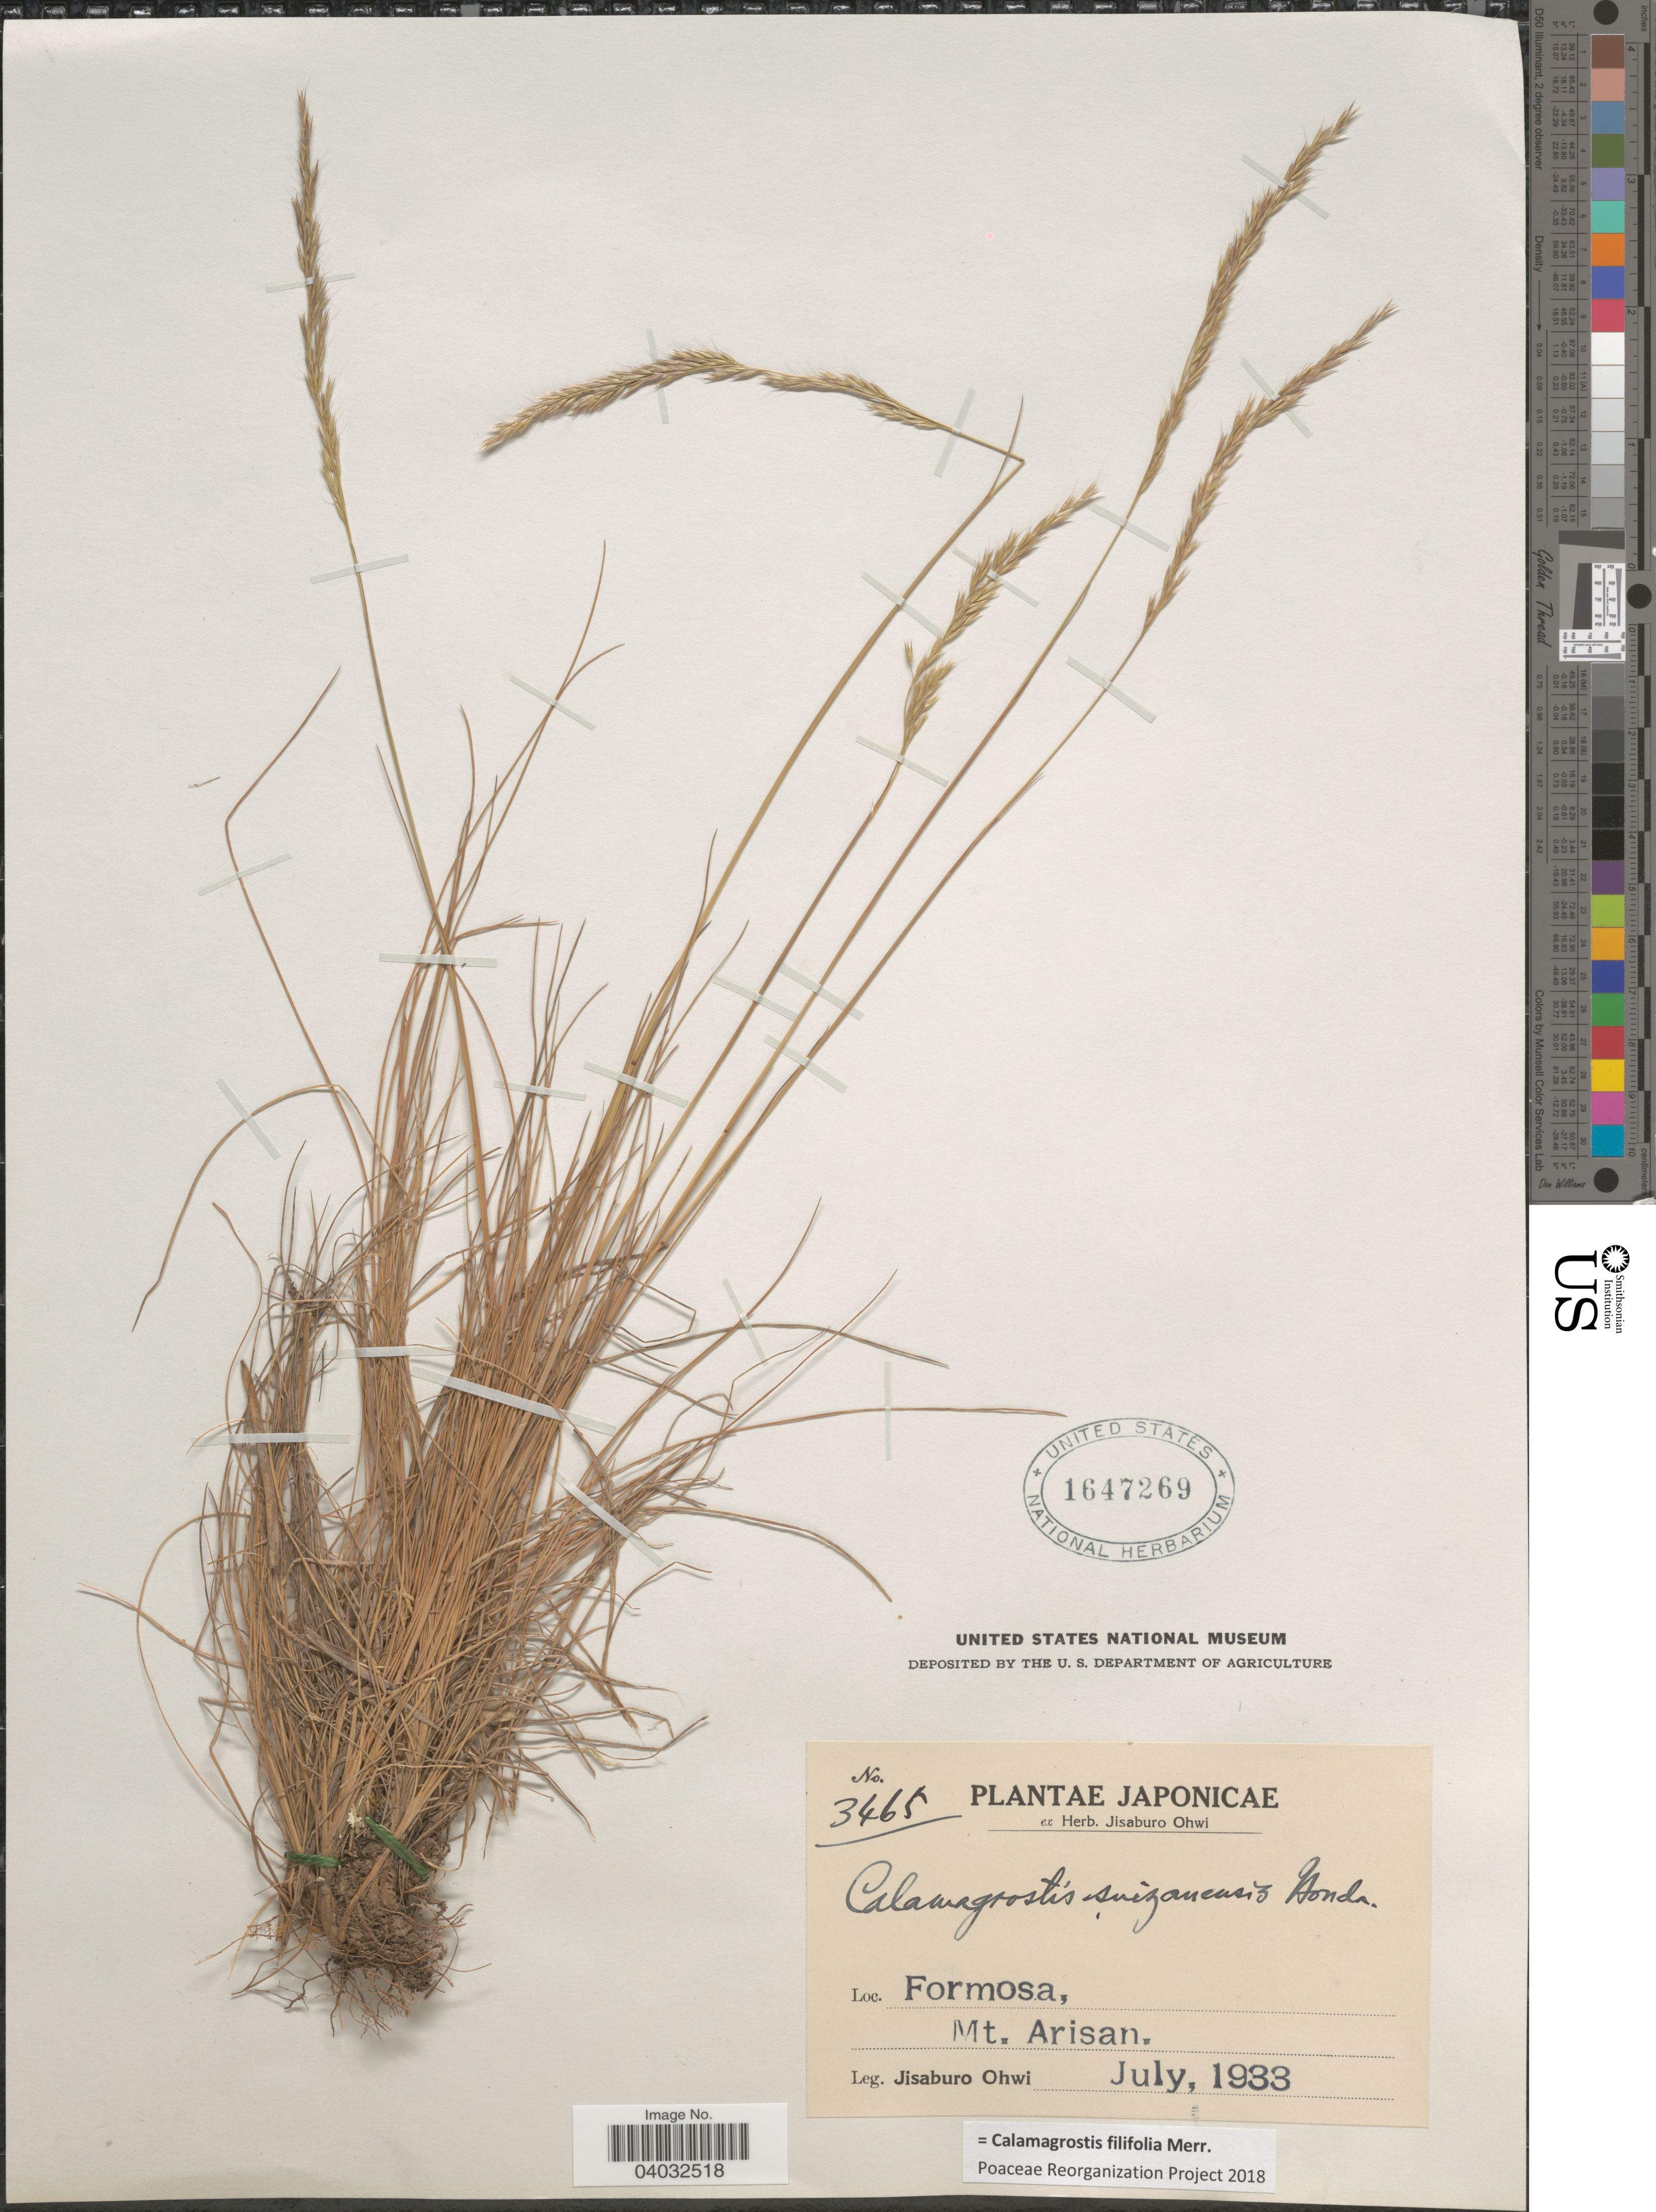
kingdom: Plantae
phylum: Tracheophyta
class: Liliopsida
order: Poales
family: Poaceae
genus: Calamagrostis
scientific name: Calamagrostis filifolia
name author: Merr.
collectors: J. Ohwi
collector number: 3465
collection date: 1933-07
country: Taiwan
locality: Formosa, Mt. Arisan.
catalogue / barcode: US 1647269